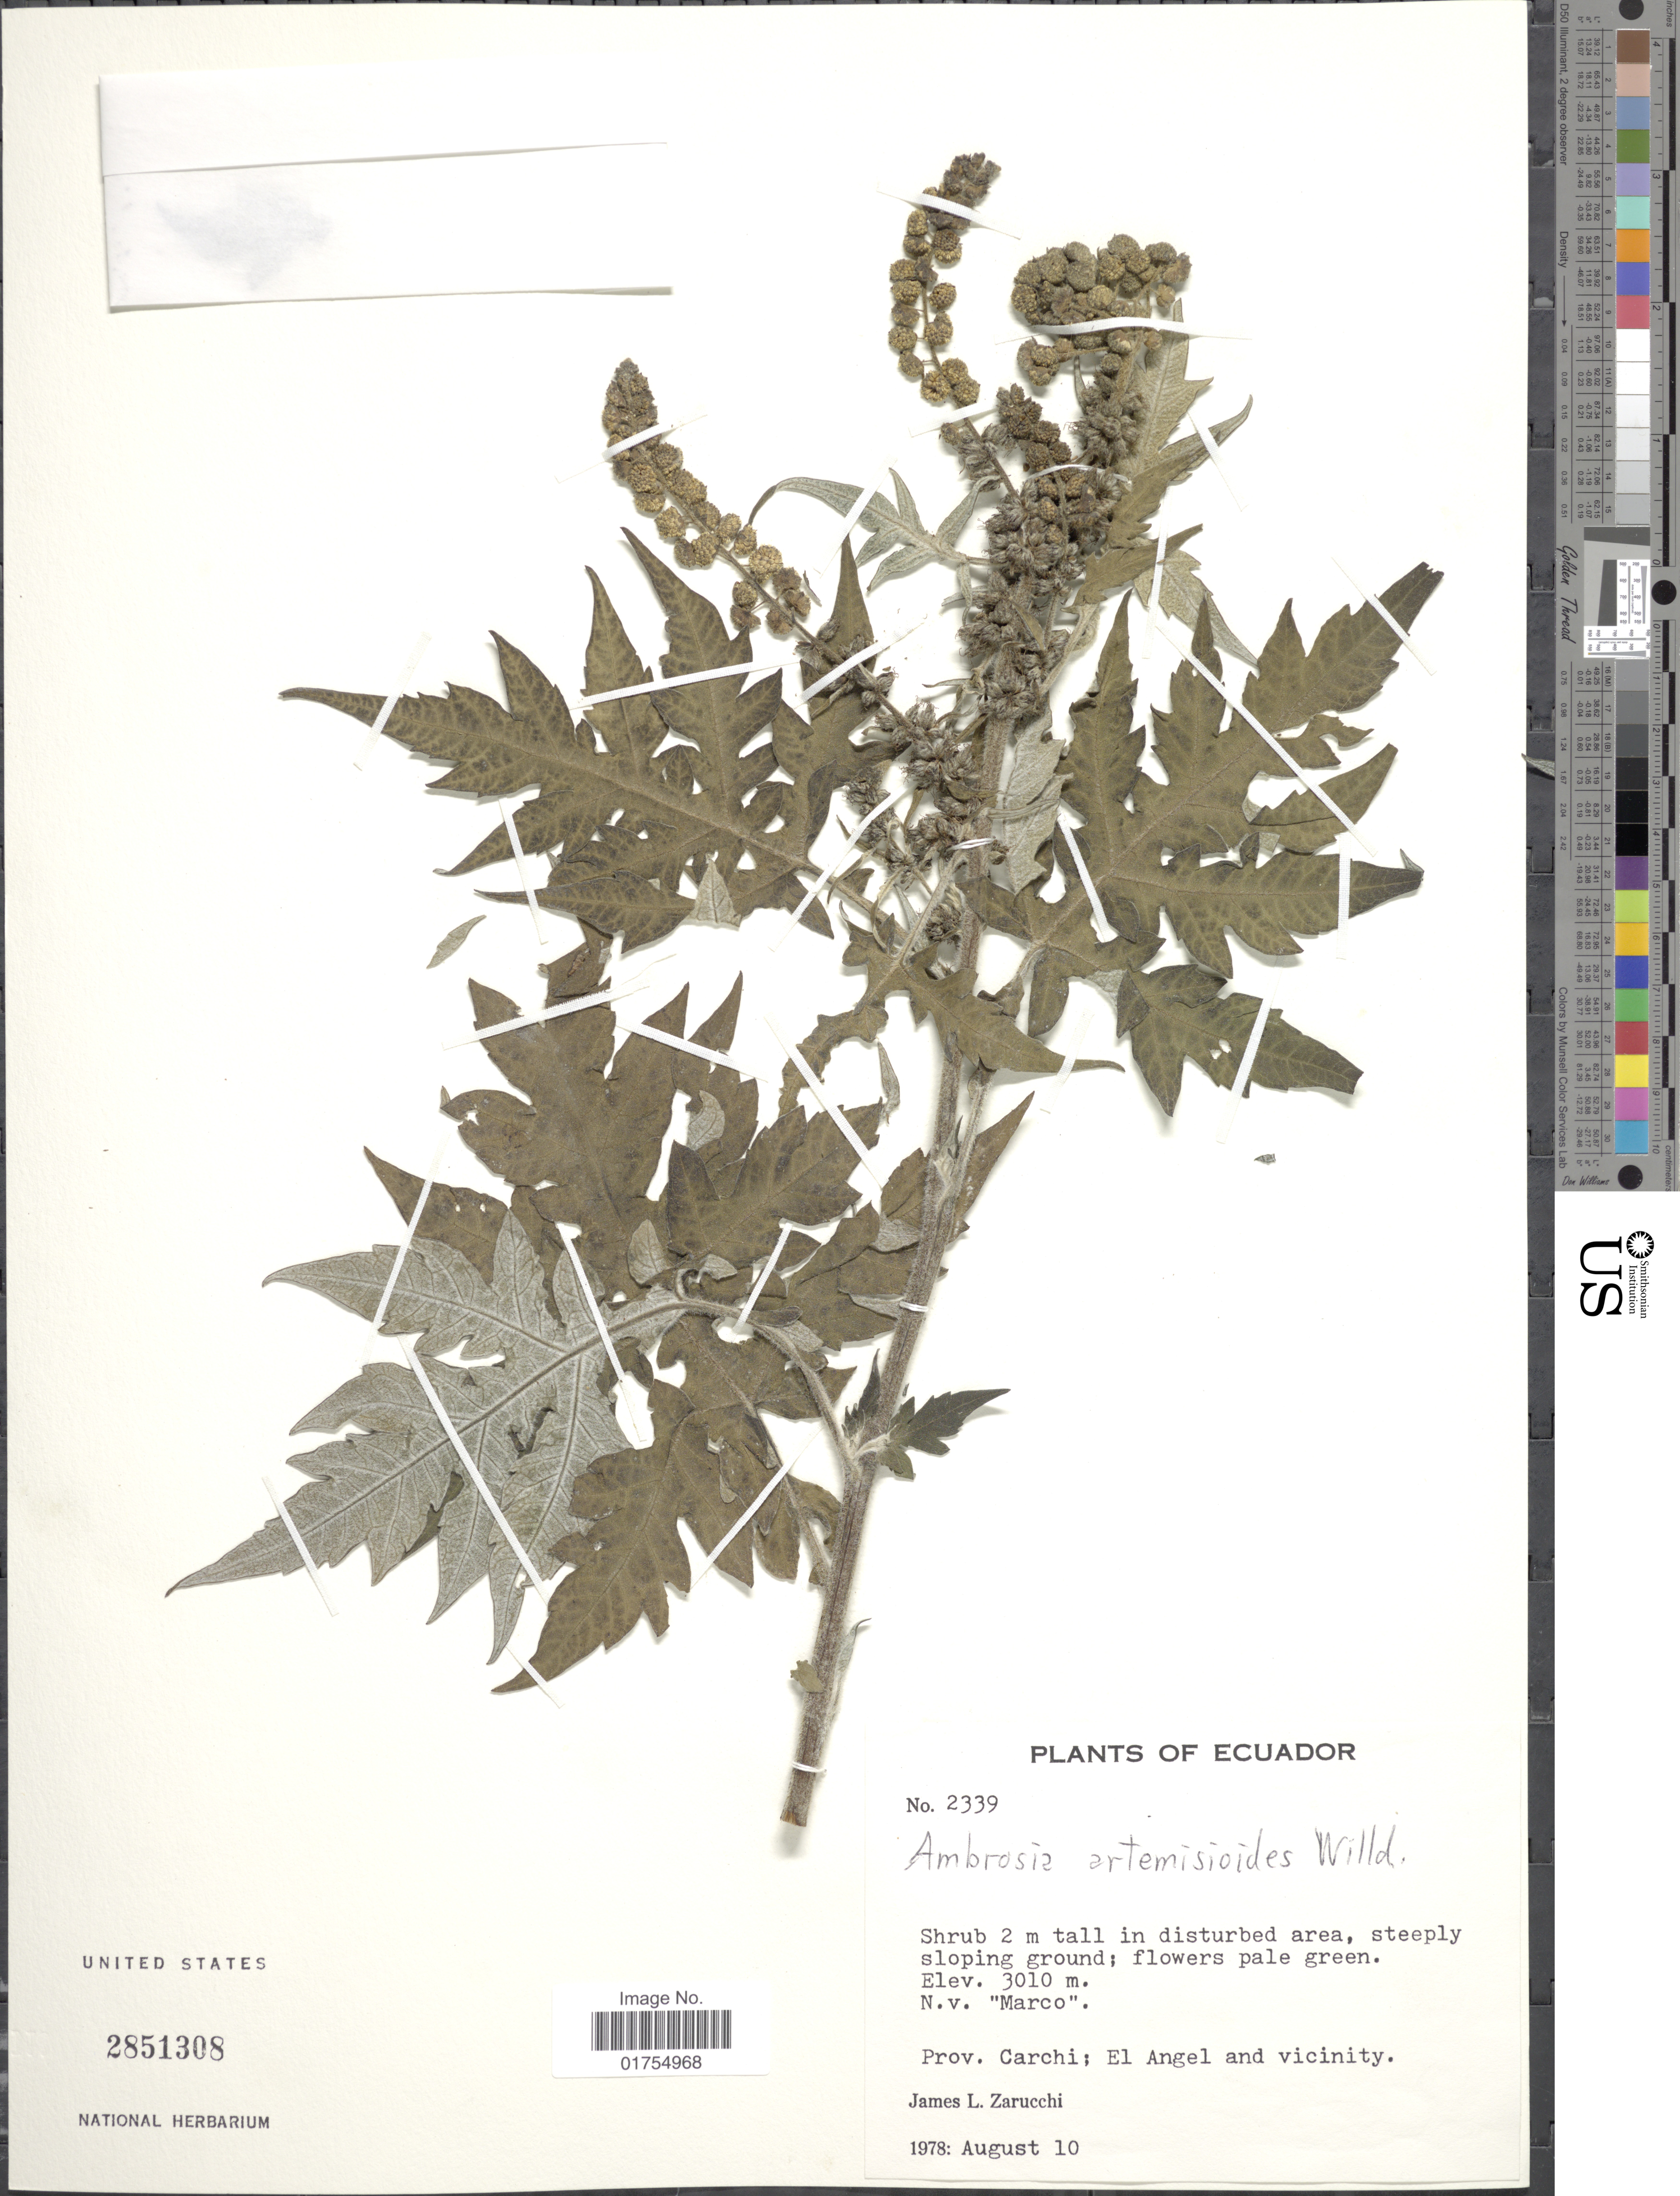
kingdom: Plantae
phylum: Tracheophyta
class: Magnoliopsida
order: Asterales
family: Asteraceae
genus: Franseria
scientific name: Franseria artemisioides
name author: Willd.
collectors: J. L. Zarucchi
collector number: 2339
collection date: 1978-08-10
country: Ecuador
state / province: Carchi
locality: El Angel and vicinity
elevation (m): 3010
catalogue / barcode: US 2851308